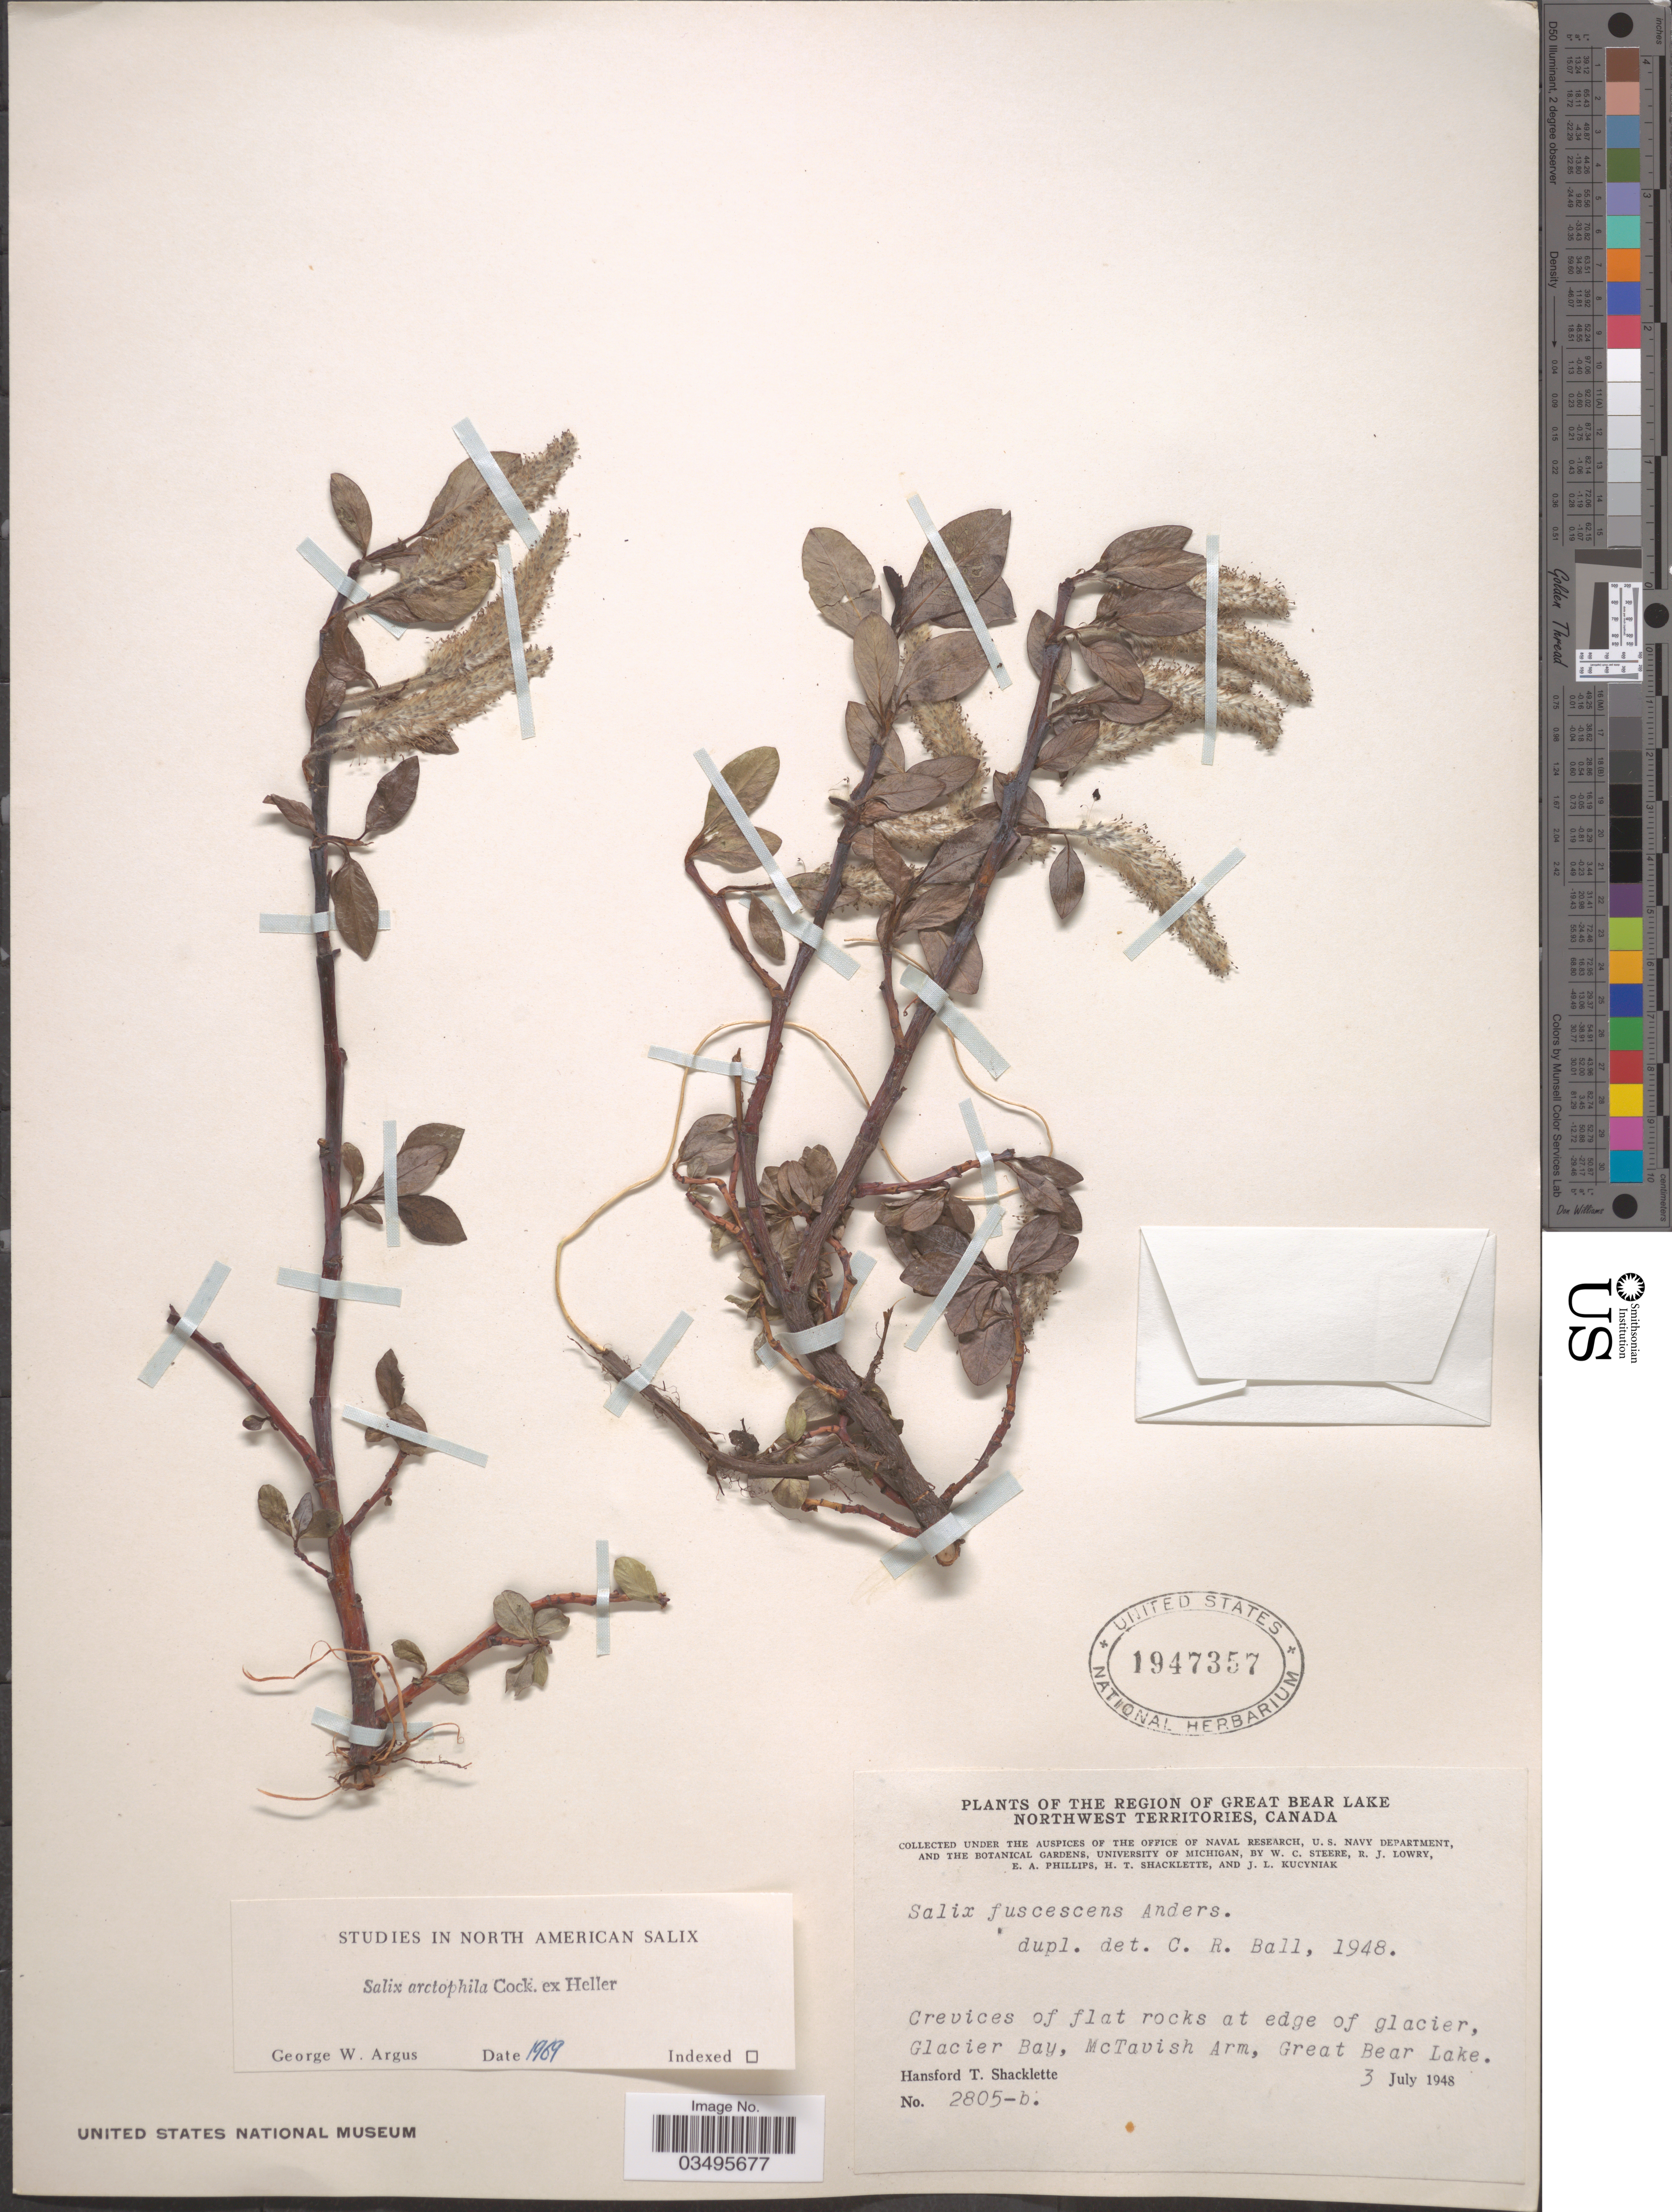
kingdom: Plantae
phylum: Tracheophyta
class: Magnoliopsida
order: Malpighiales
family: Salicaceae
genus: Salix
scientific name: Salix arctophila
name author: Cockerell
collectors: H. Shacklette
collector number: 2805-b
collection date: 1948-07-03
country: Canada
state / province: Northwest Territories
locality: The Region of Great Bear Lake. Crevices of flat rocks at edge of glacier, Glacier Bay, McTavish Arm, Great Bear Lake.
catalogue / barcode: US 1947357